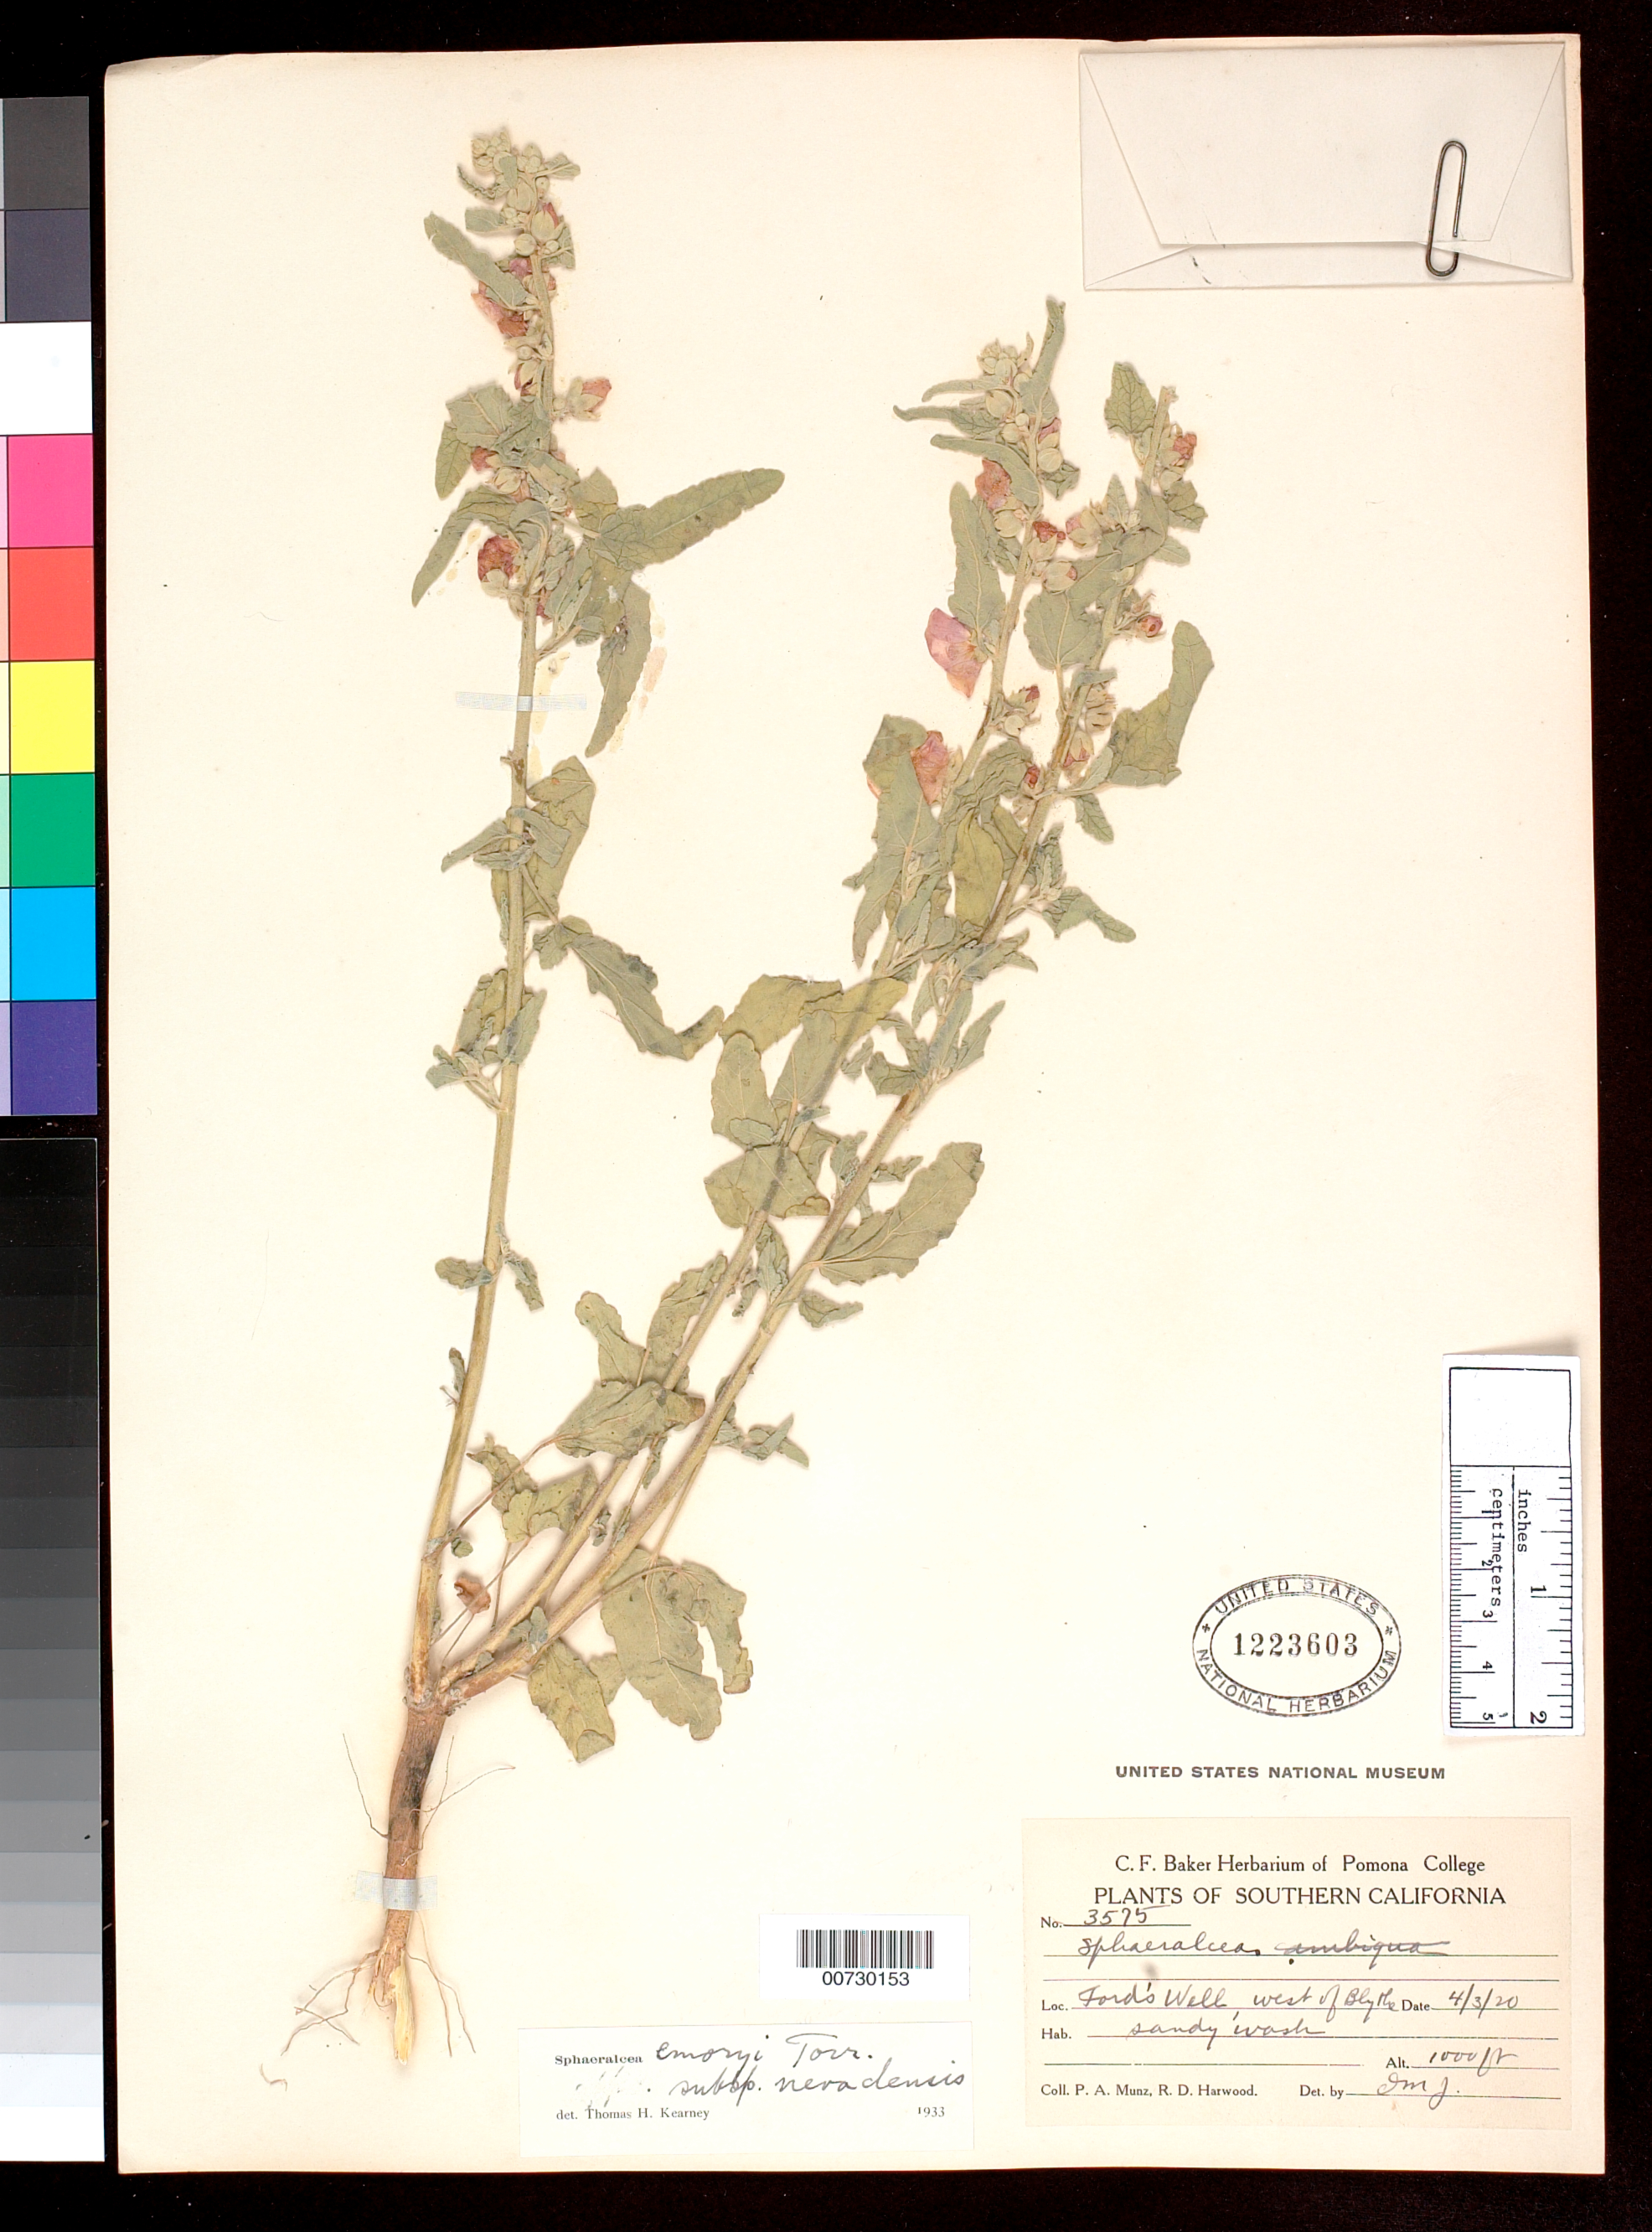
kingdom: Plantae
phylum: Tracheophyta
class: Magnoliopsida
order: Malvales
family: Malvaceae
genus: Sphaeralcea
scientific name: Sphaeralcea emoryi subsp. nevadensis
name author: Kearney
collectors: P. A. Munz & R. Harwood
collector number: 3575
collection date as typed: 04 Mar 1920 or 03 Apr 1920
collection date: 1920-03-04 or 1920-04-03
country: United States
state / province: California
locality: Ford's Well, W of Blythe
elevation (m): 305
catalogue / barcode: US 1223603